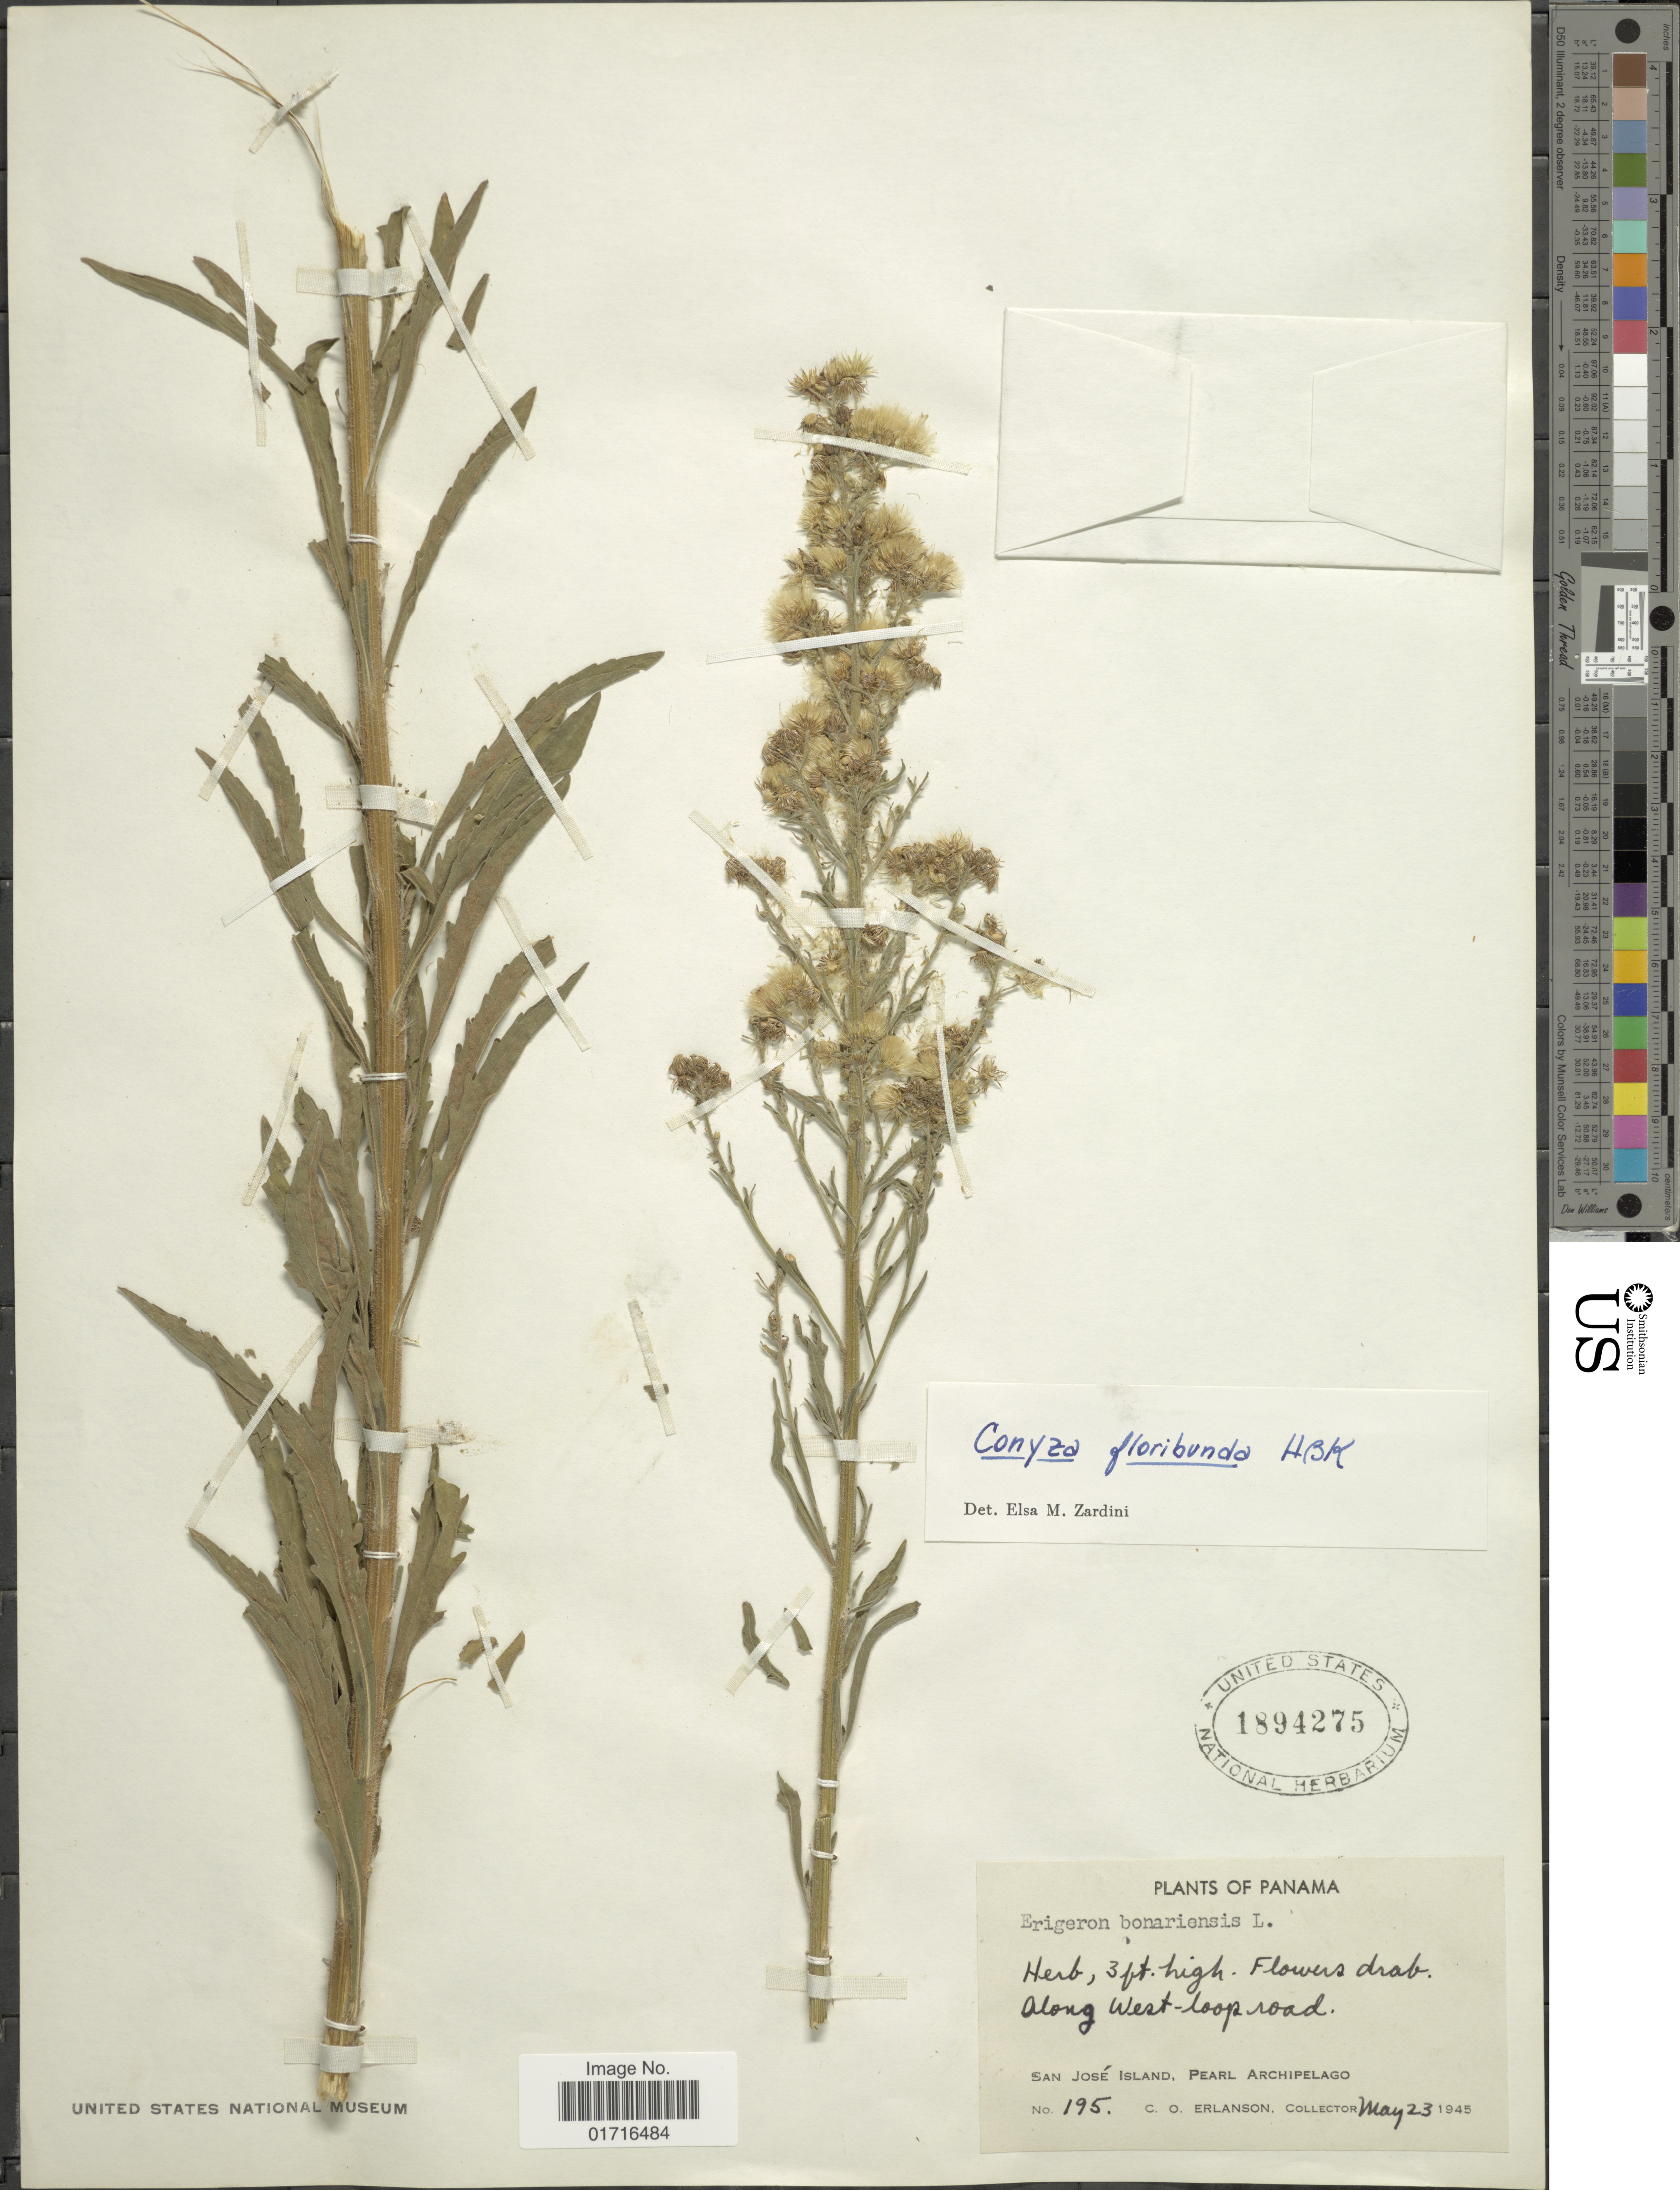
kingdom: Plantae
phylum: Tracheophyta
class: Magnoliopsida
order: Asterales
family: Asteraceae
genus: Conyza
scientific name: Conyza floribunda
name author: Kunth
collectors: C. O. Erlanson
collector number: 195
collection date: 1945-05-23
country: Panama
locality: San Jose Island, Pearl Archipelago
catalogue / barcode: US 1894275